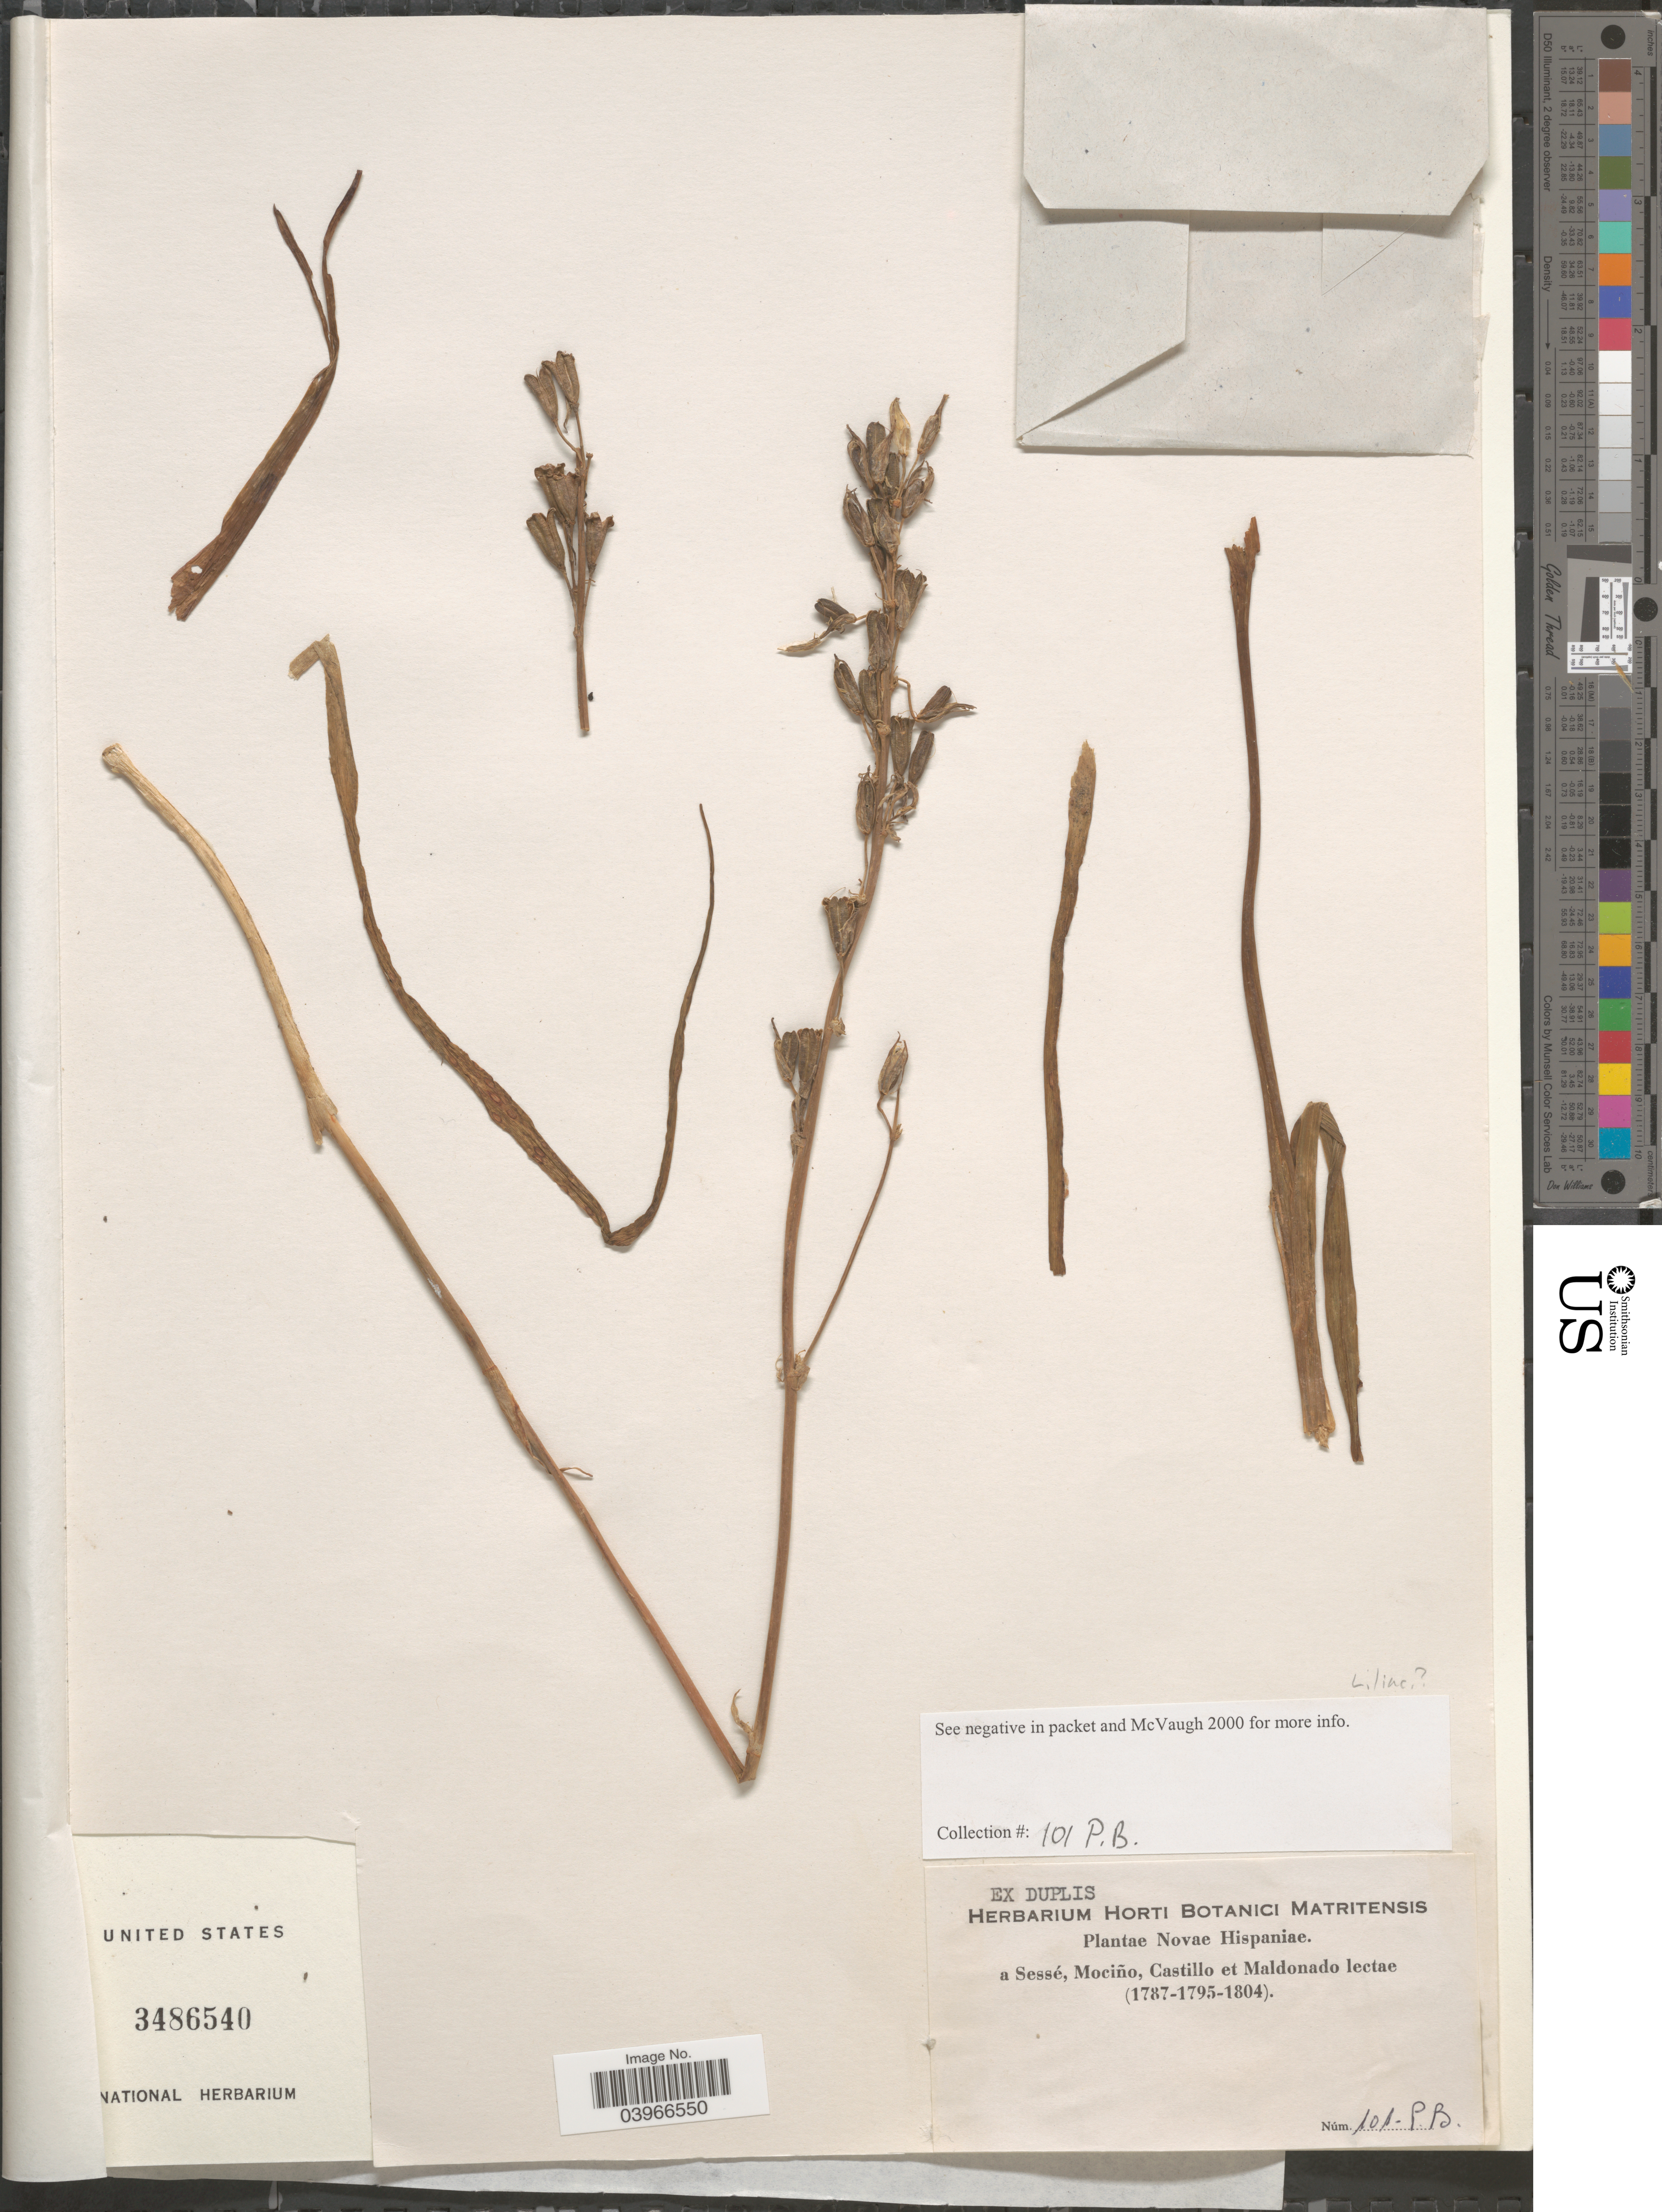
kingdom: Plantae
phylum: Tracheophyta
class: Liliopsida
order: Asparagales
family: Asparagaceae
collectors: Sessé, --, Mociño, Castillo, -- & Maldonado, --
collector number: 101PB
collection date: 1787/1804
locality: Novae Hispaniae.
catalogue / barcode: US 3486540